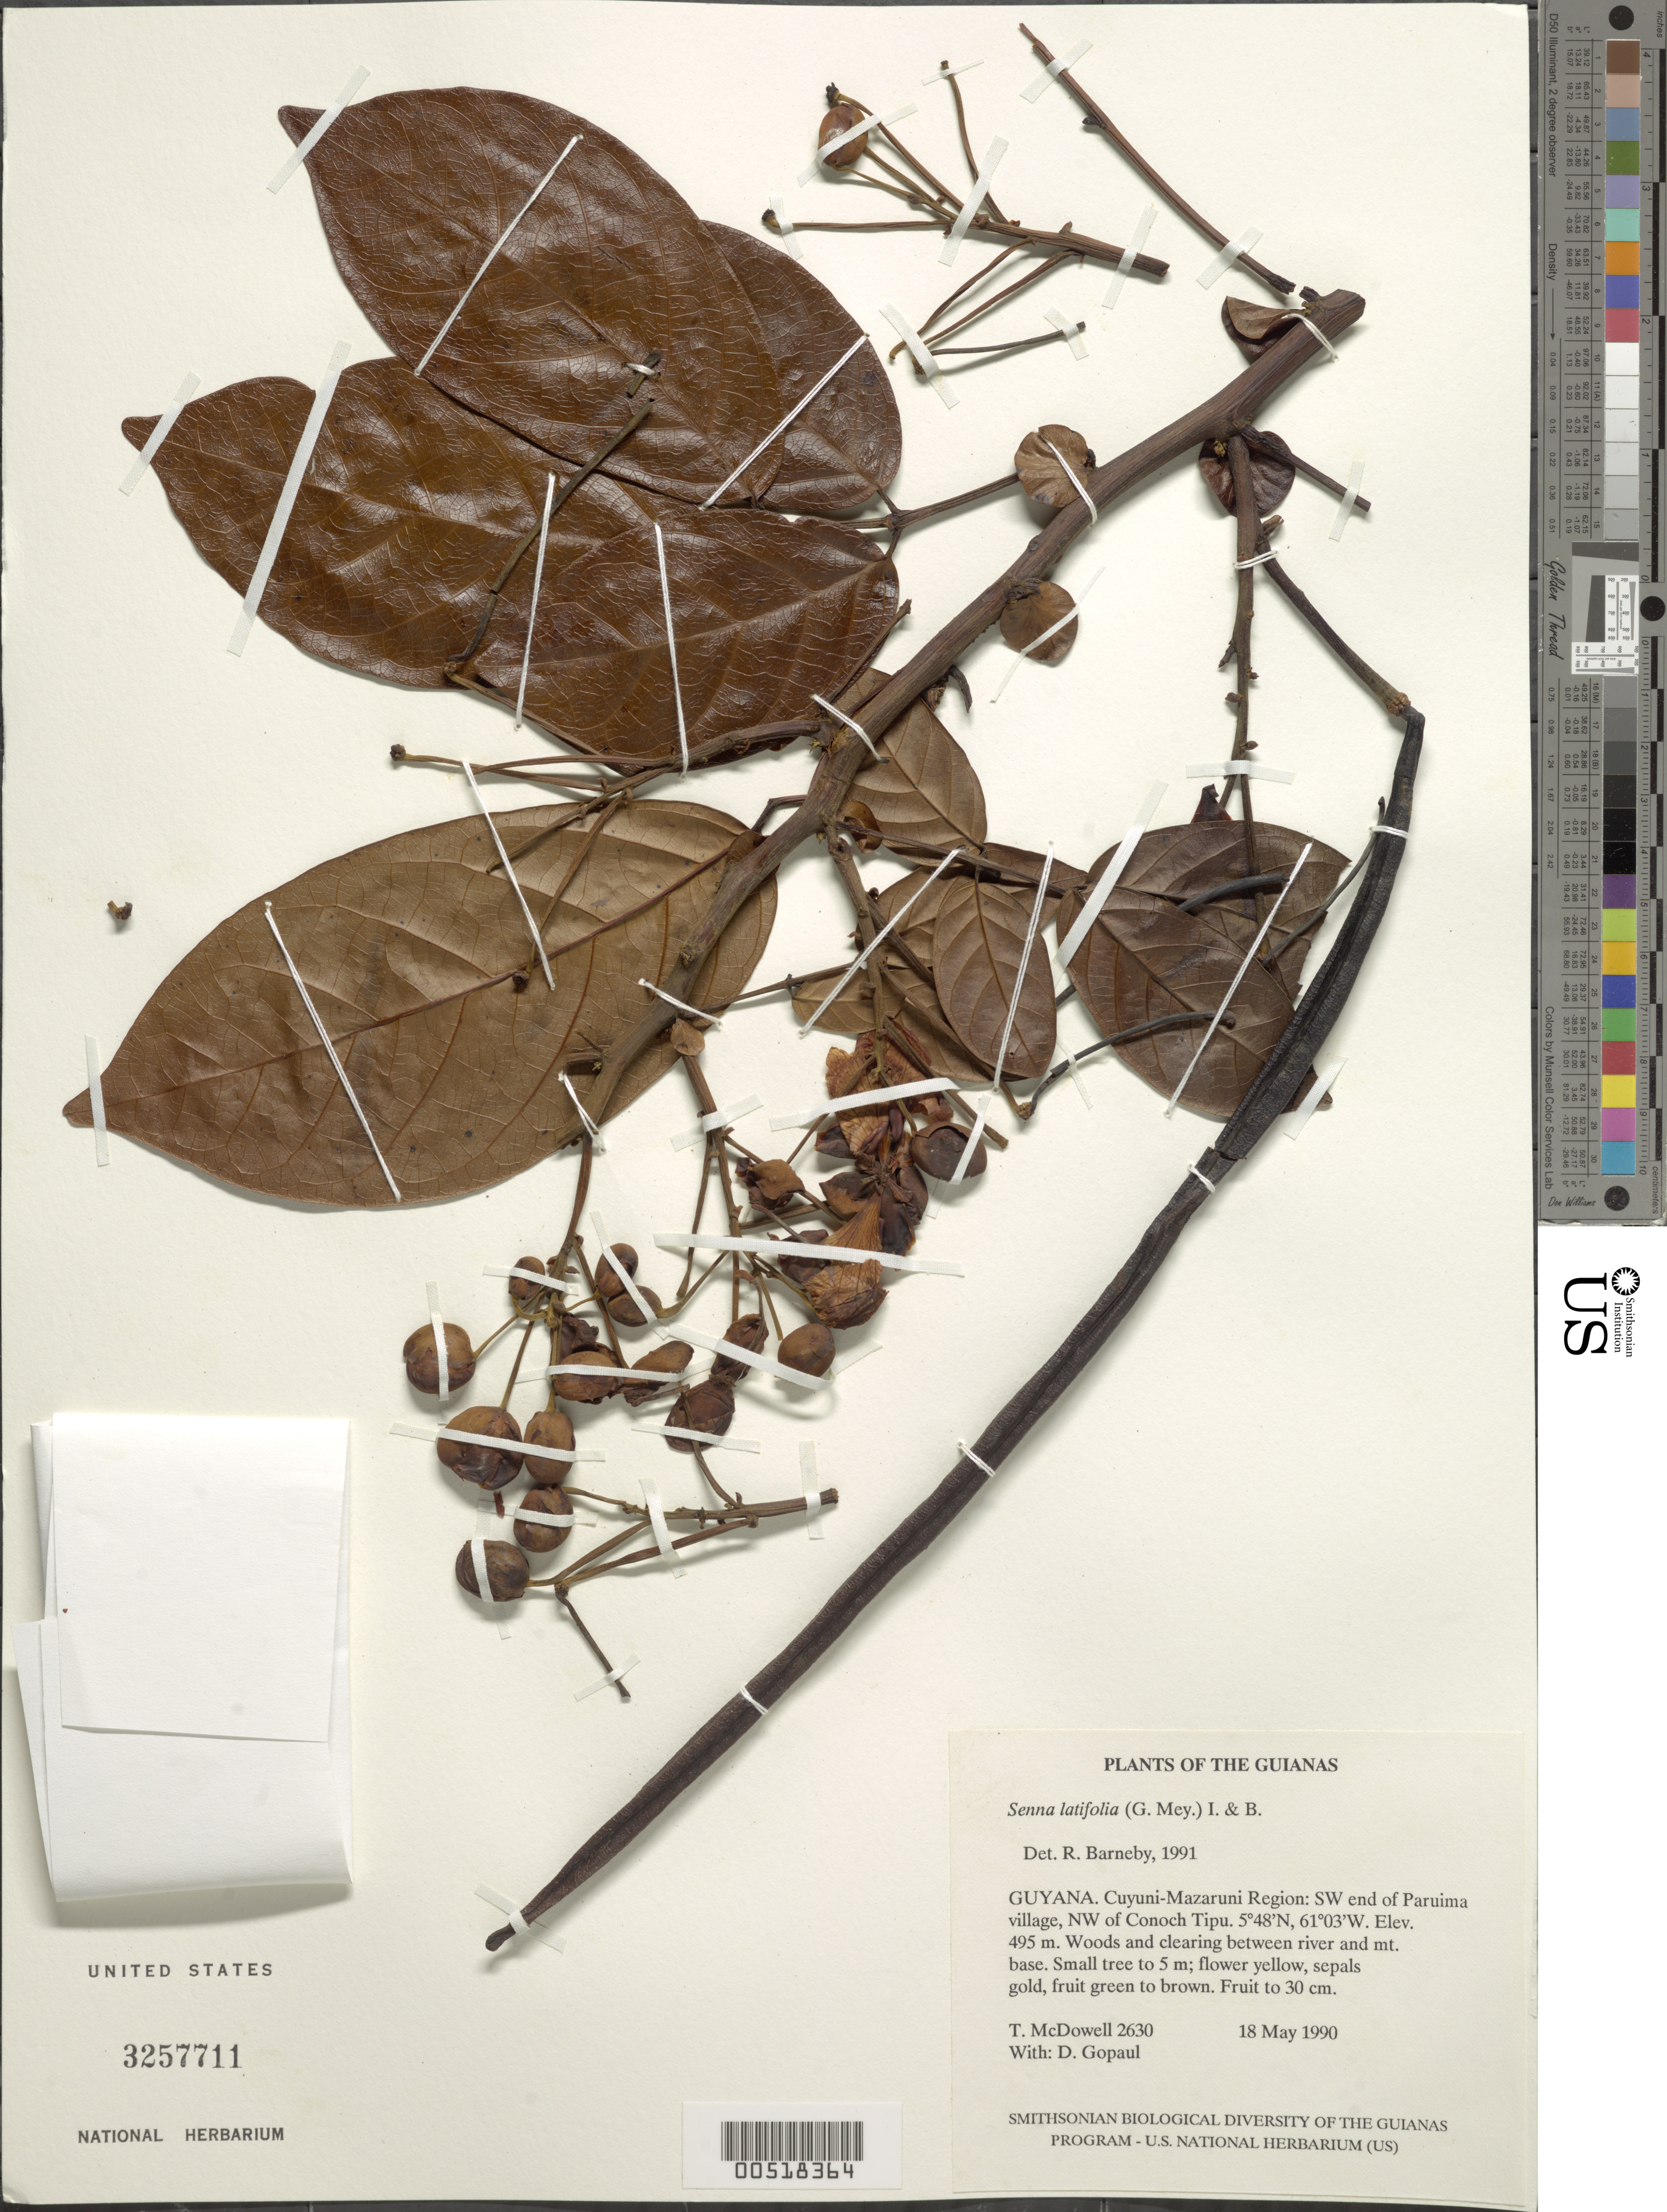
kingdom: Plantae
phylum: Tracheophyta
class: Magnoliopsida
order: Fabales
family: Fabaceae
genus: Senna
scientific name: Senna latifolia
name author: (G. Mey.) H.S. Irwin & Barneby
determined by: Barneby, Rupert C., (NY)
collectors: T. McDowell & D. Gopaul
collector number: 2630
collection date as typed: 18 May 1990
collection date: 1990-05-18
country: Guyana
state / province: Cuyuni-Mazaruni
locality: SW end of Paruima village, NW of Conoch Tipu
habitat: Woods and clearing between river and mountain base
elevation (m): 495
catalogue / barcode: US 3257711